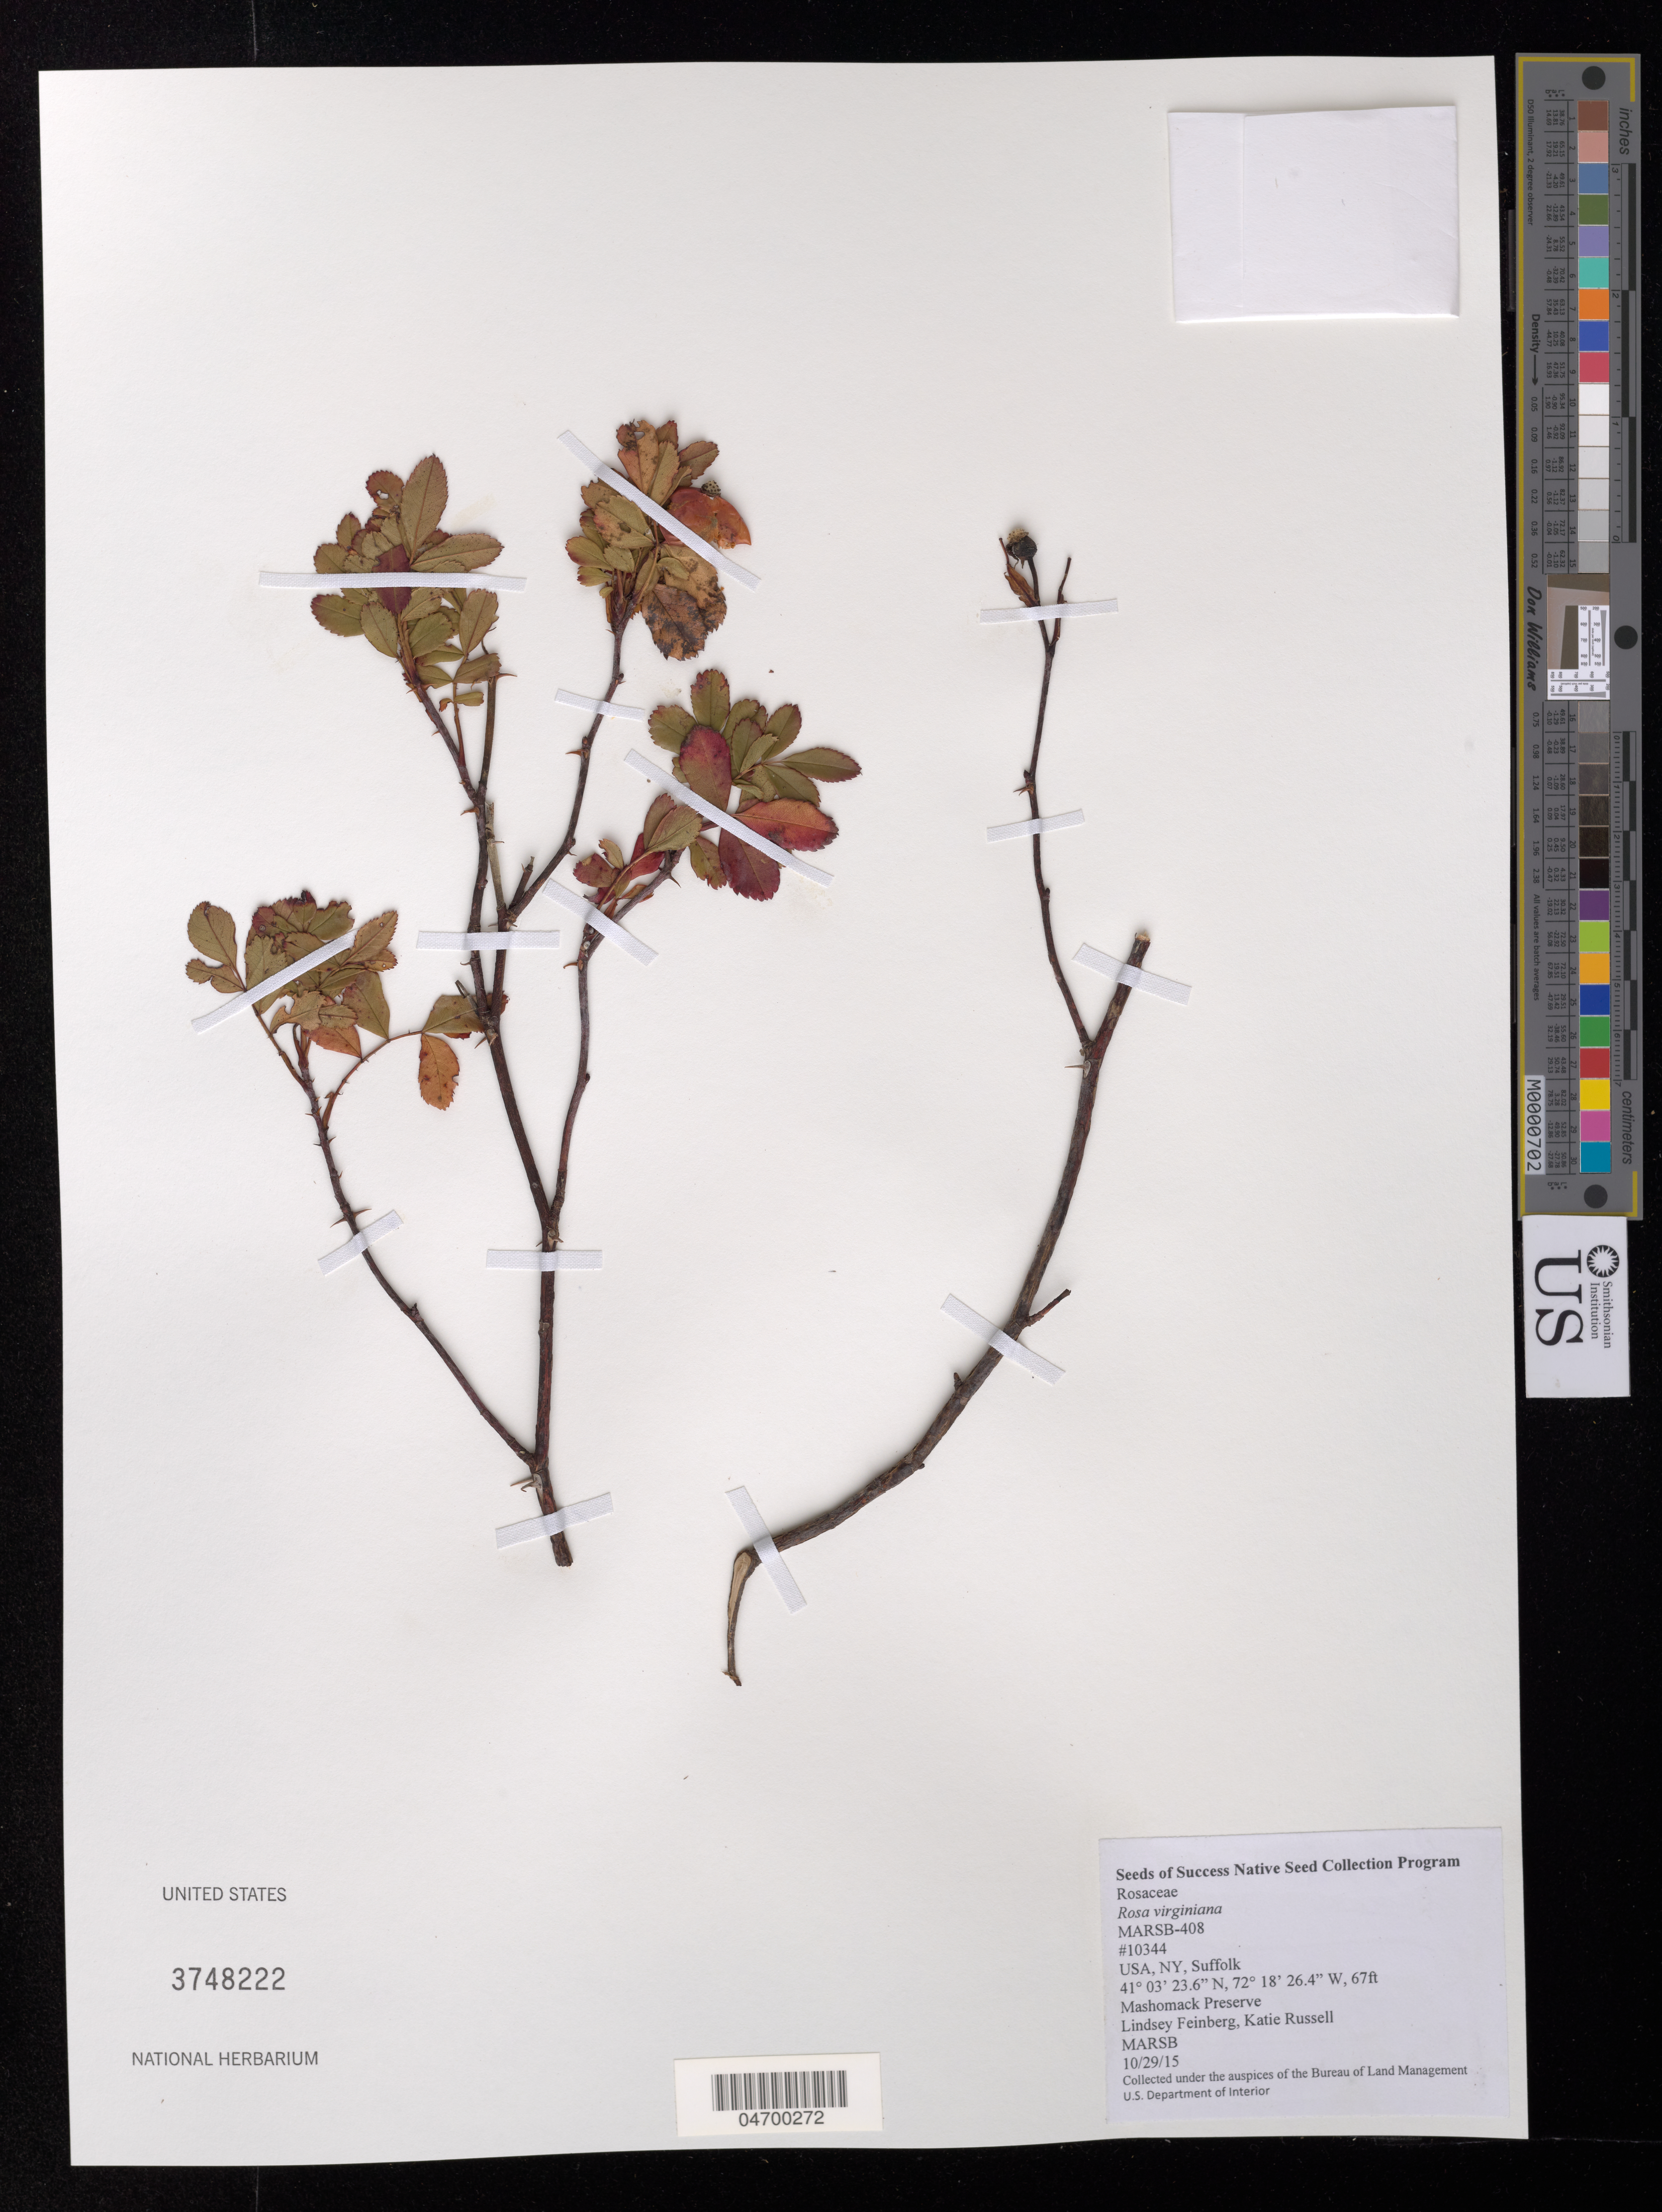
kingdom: Plantae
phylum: Tracheophyta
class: Magnoliopsida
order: Rosales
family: Rosaceae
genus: Rosa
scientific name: Rosa virginiana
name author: Mill.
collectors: L. Feinberg & K. Russell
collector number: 10344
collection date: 2015-10-29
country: United States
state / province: New York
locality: Suffolk. Mashomack Preserve.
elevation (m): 20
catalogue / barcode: US 3748222